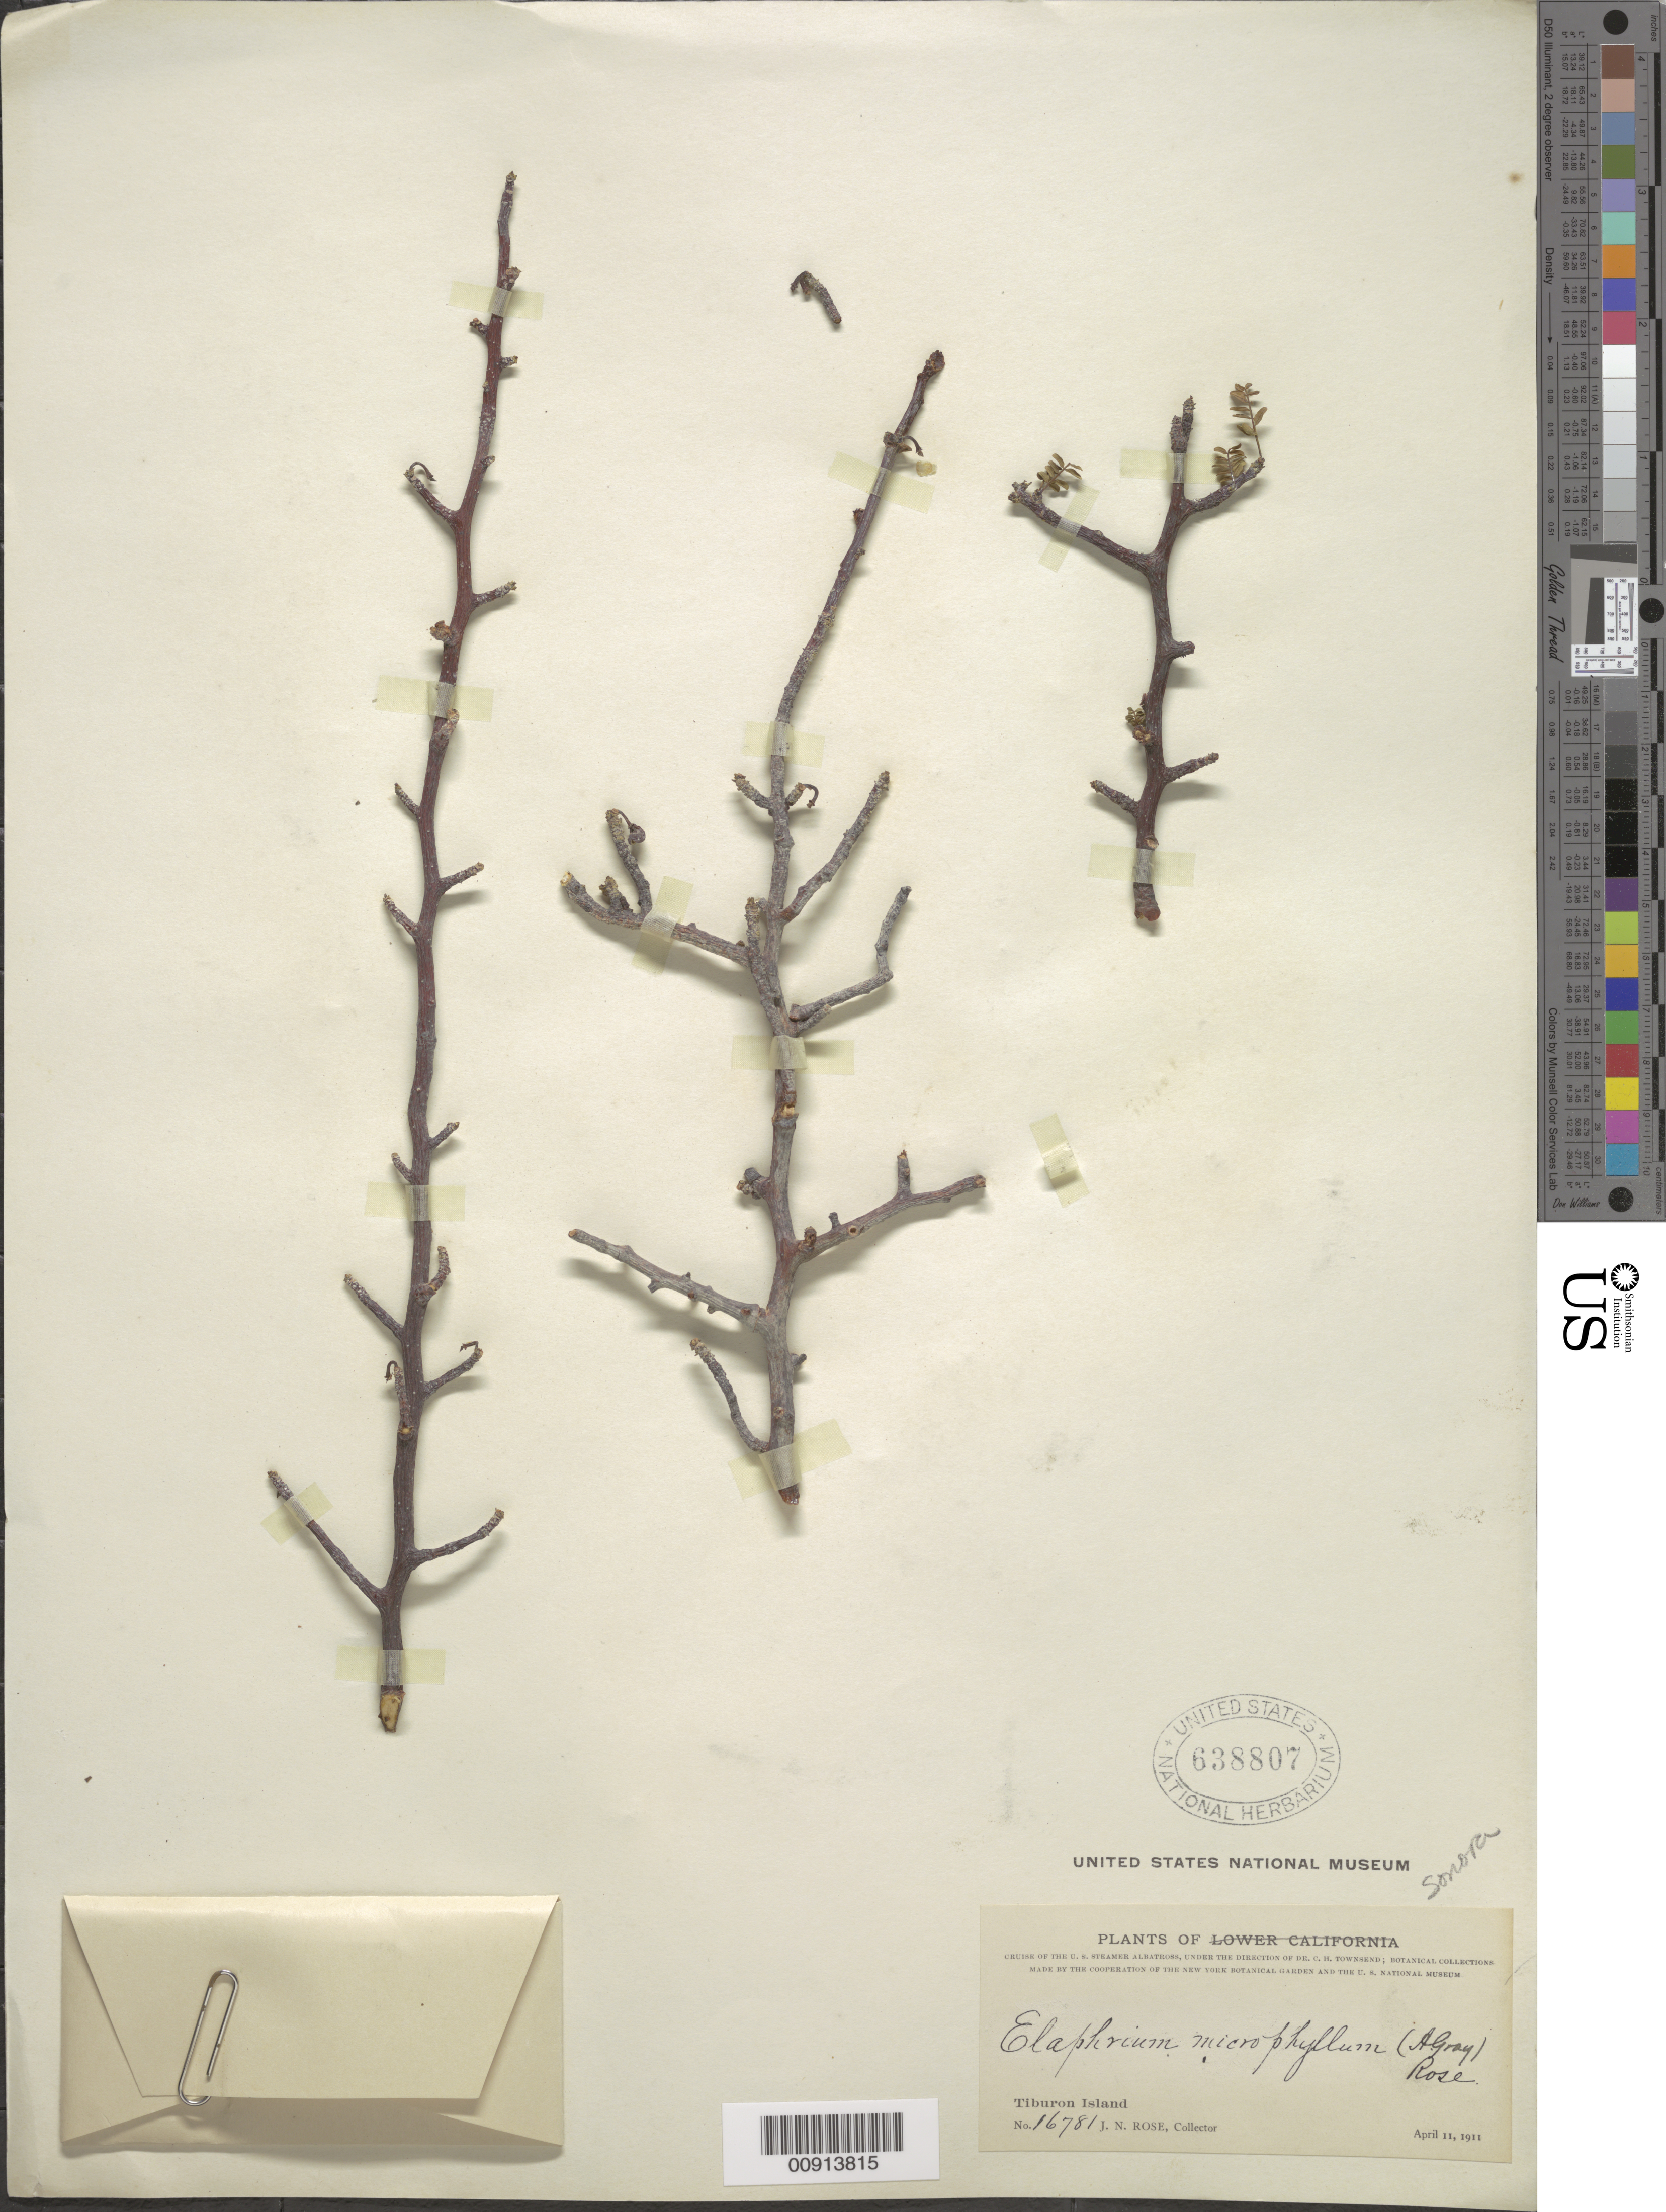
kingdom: Plantae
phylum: Tracheophyta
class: Magnoliopsida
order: Sapindales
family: Burseraceae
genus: Bursera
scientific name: Bursera microphylla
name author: A. Gray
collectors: J. N. Rose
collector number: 16781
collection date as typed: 11 Apr 1911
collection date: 1911-04-11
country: Mexico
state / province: Sonora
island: Tiburon I.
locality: Tiburon Island.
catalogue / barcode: US 638807